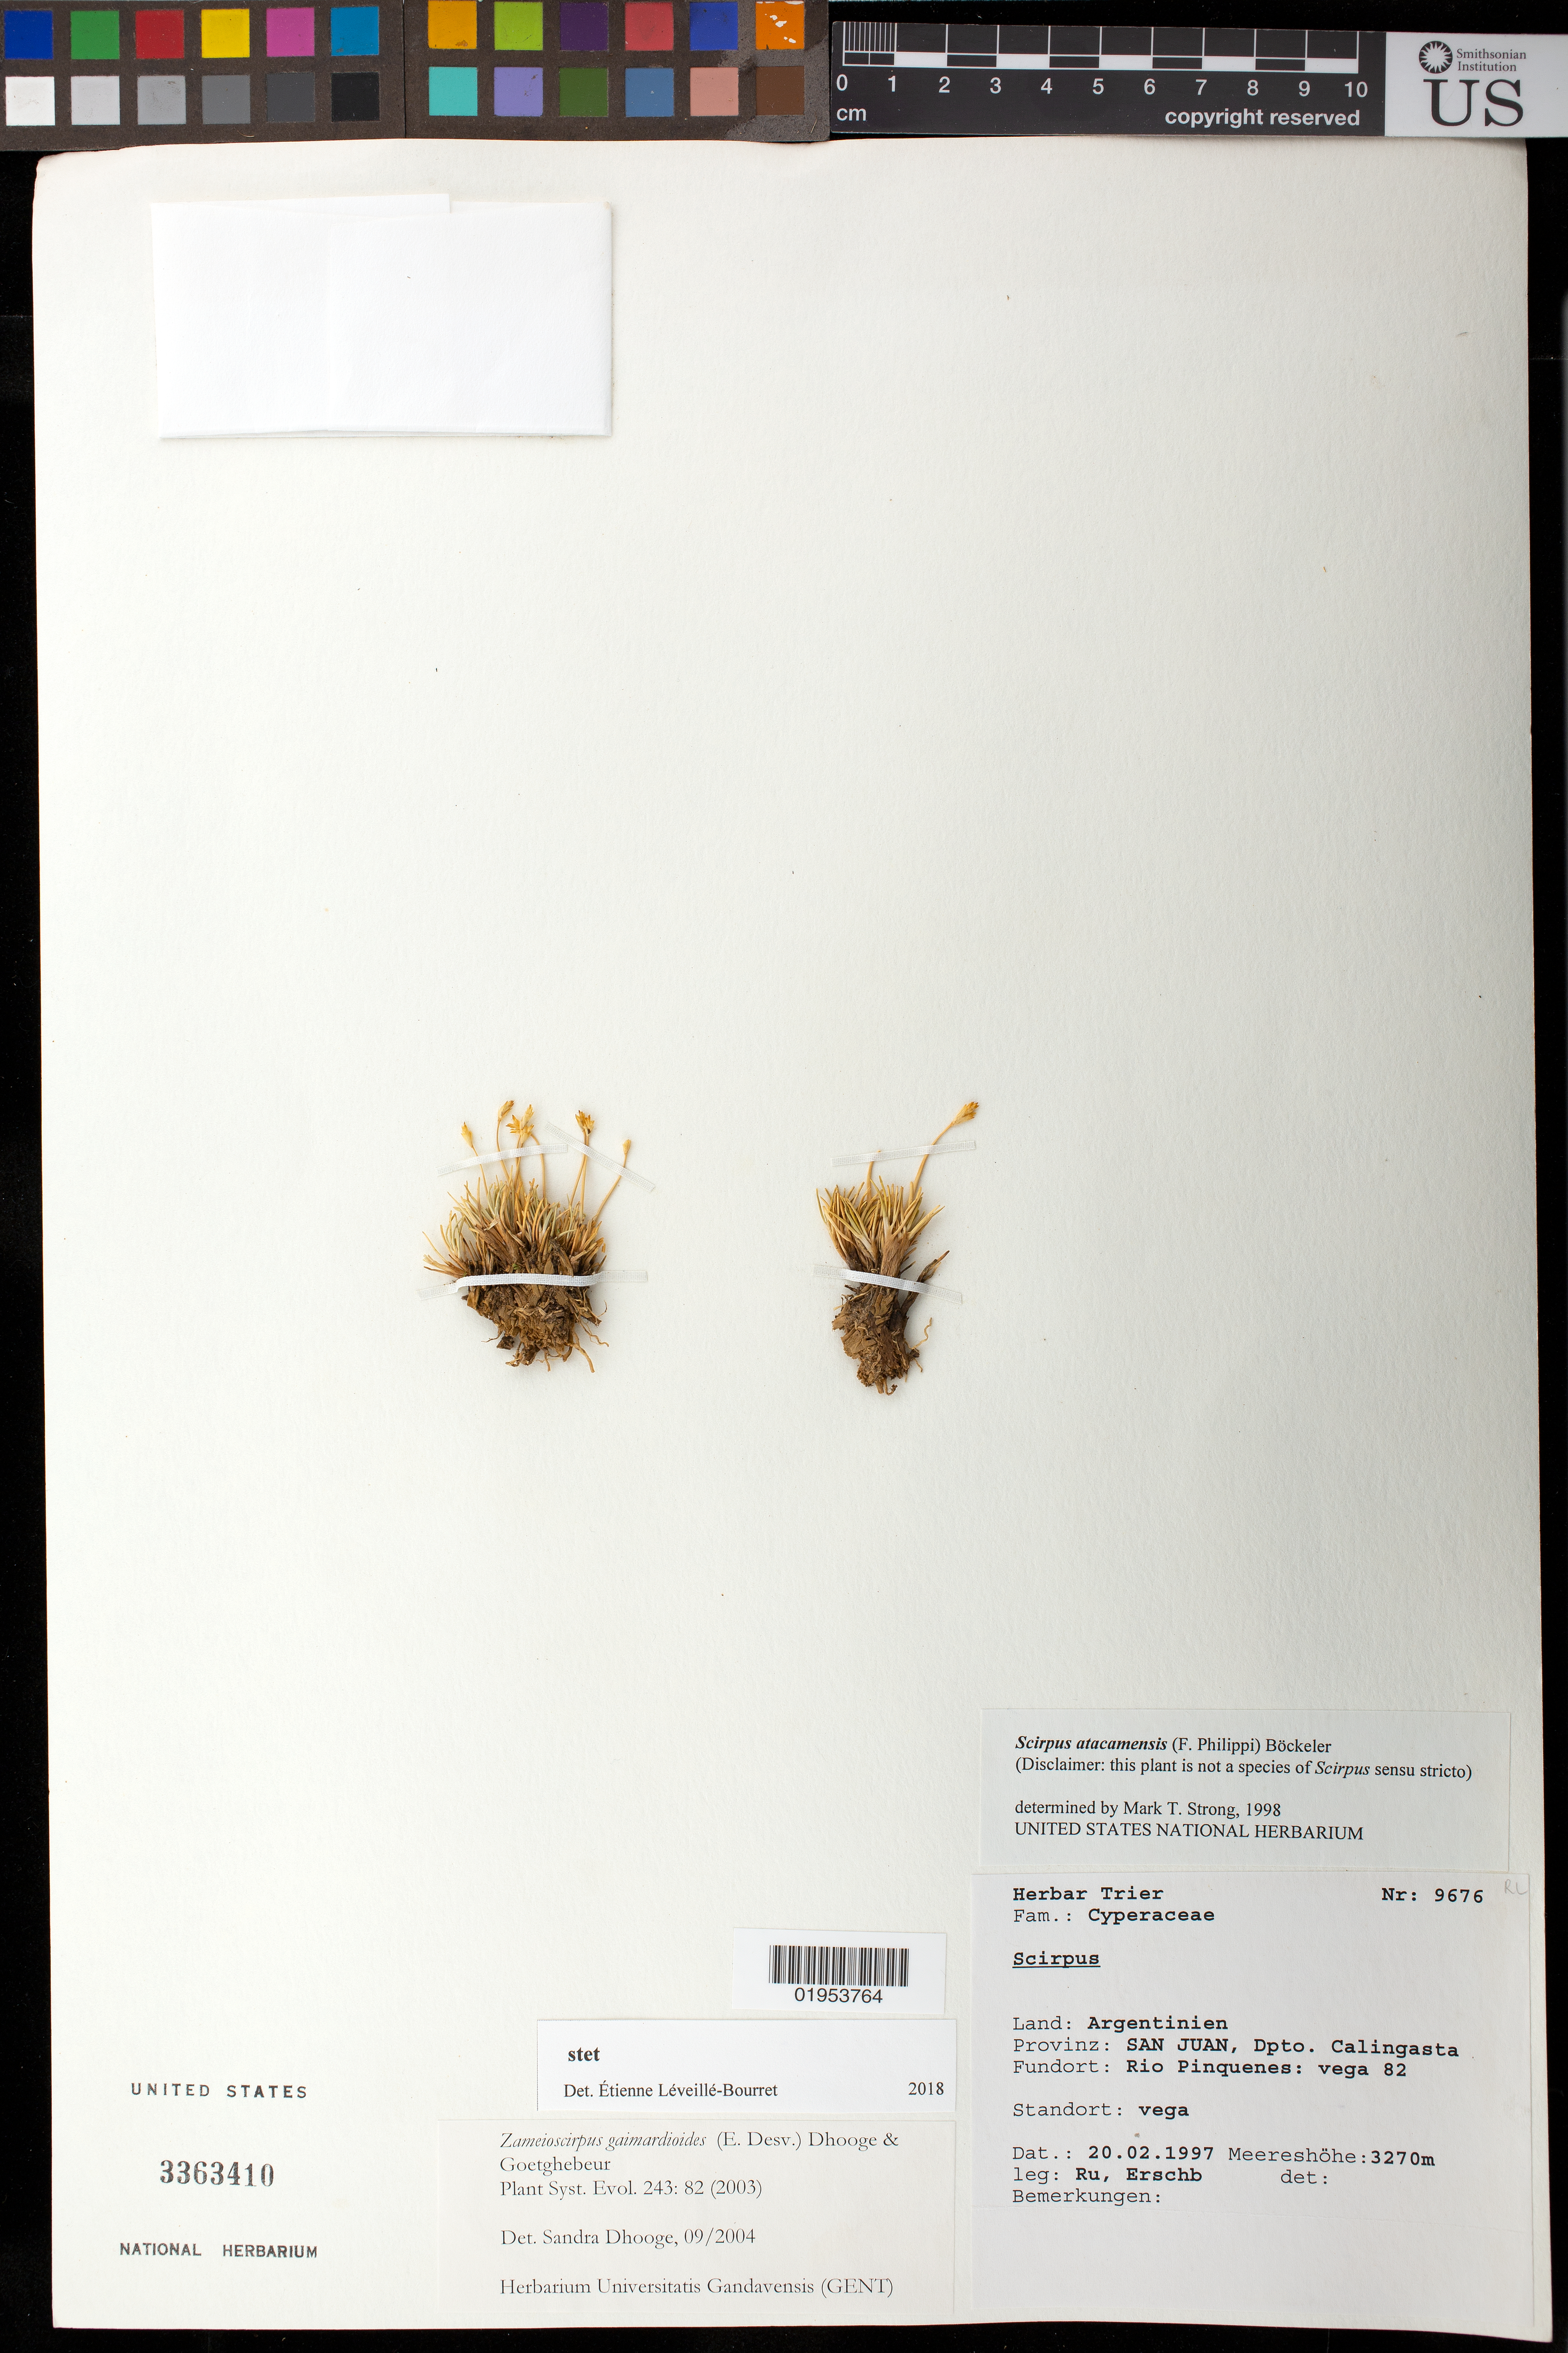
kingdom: Plantae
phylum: Tracheophyta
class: Liliopsida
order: Poales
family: Cyperaceae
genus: Zameioscirpus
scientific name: Zameioscirpus gaimardioides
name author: (É. Desv.) Dhooge & Goetgh.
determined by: Dhooge, S.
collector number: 9676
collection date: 1997-02-20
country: Argentina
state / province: San Juan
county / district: Calingasta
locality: Rio Pinquenes: vega 82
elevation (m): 3270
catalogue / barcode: US 3363410